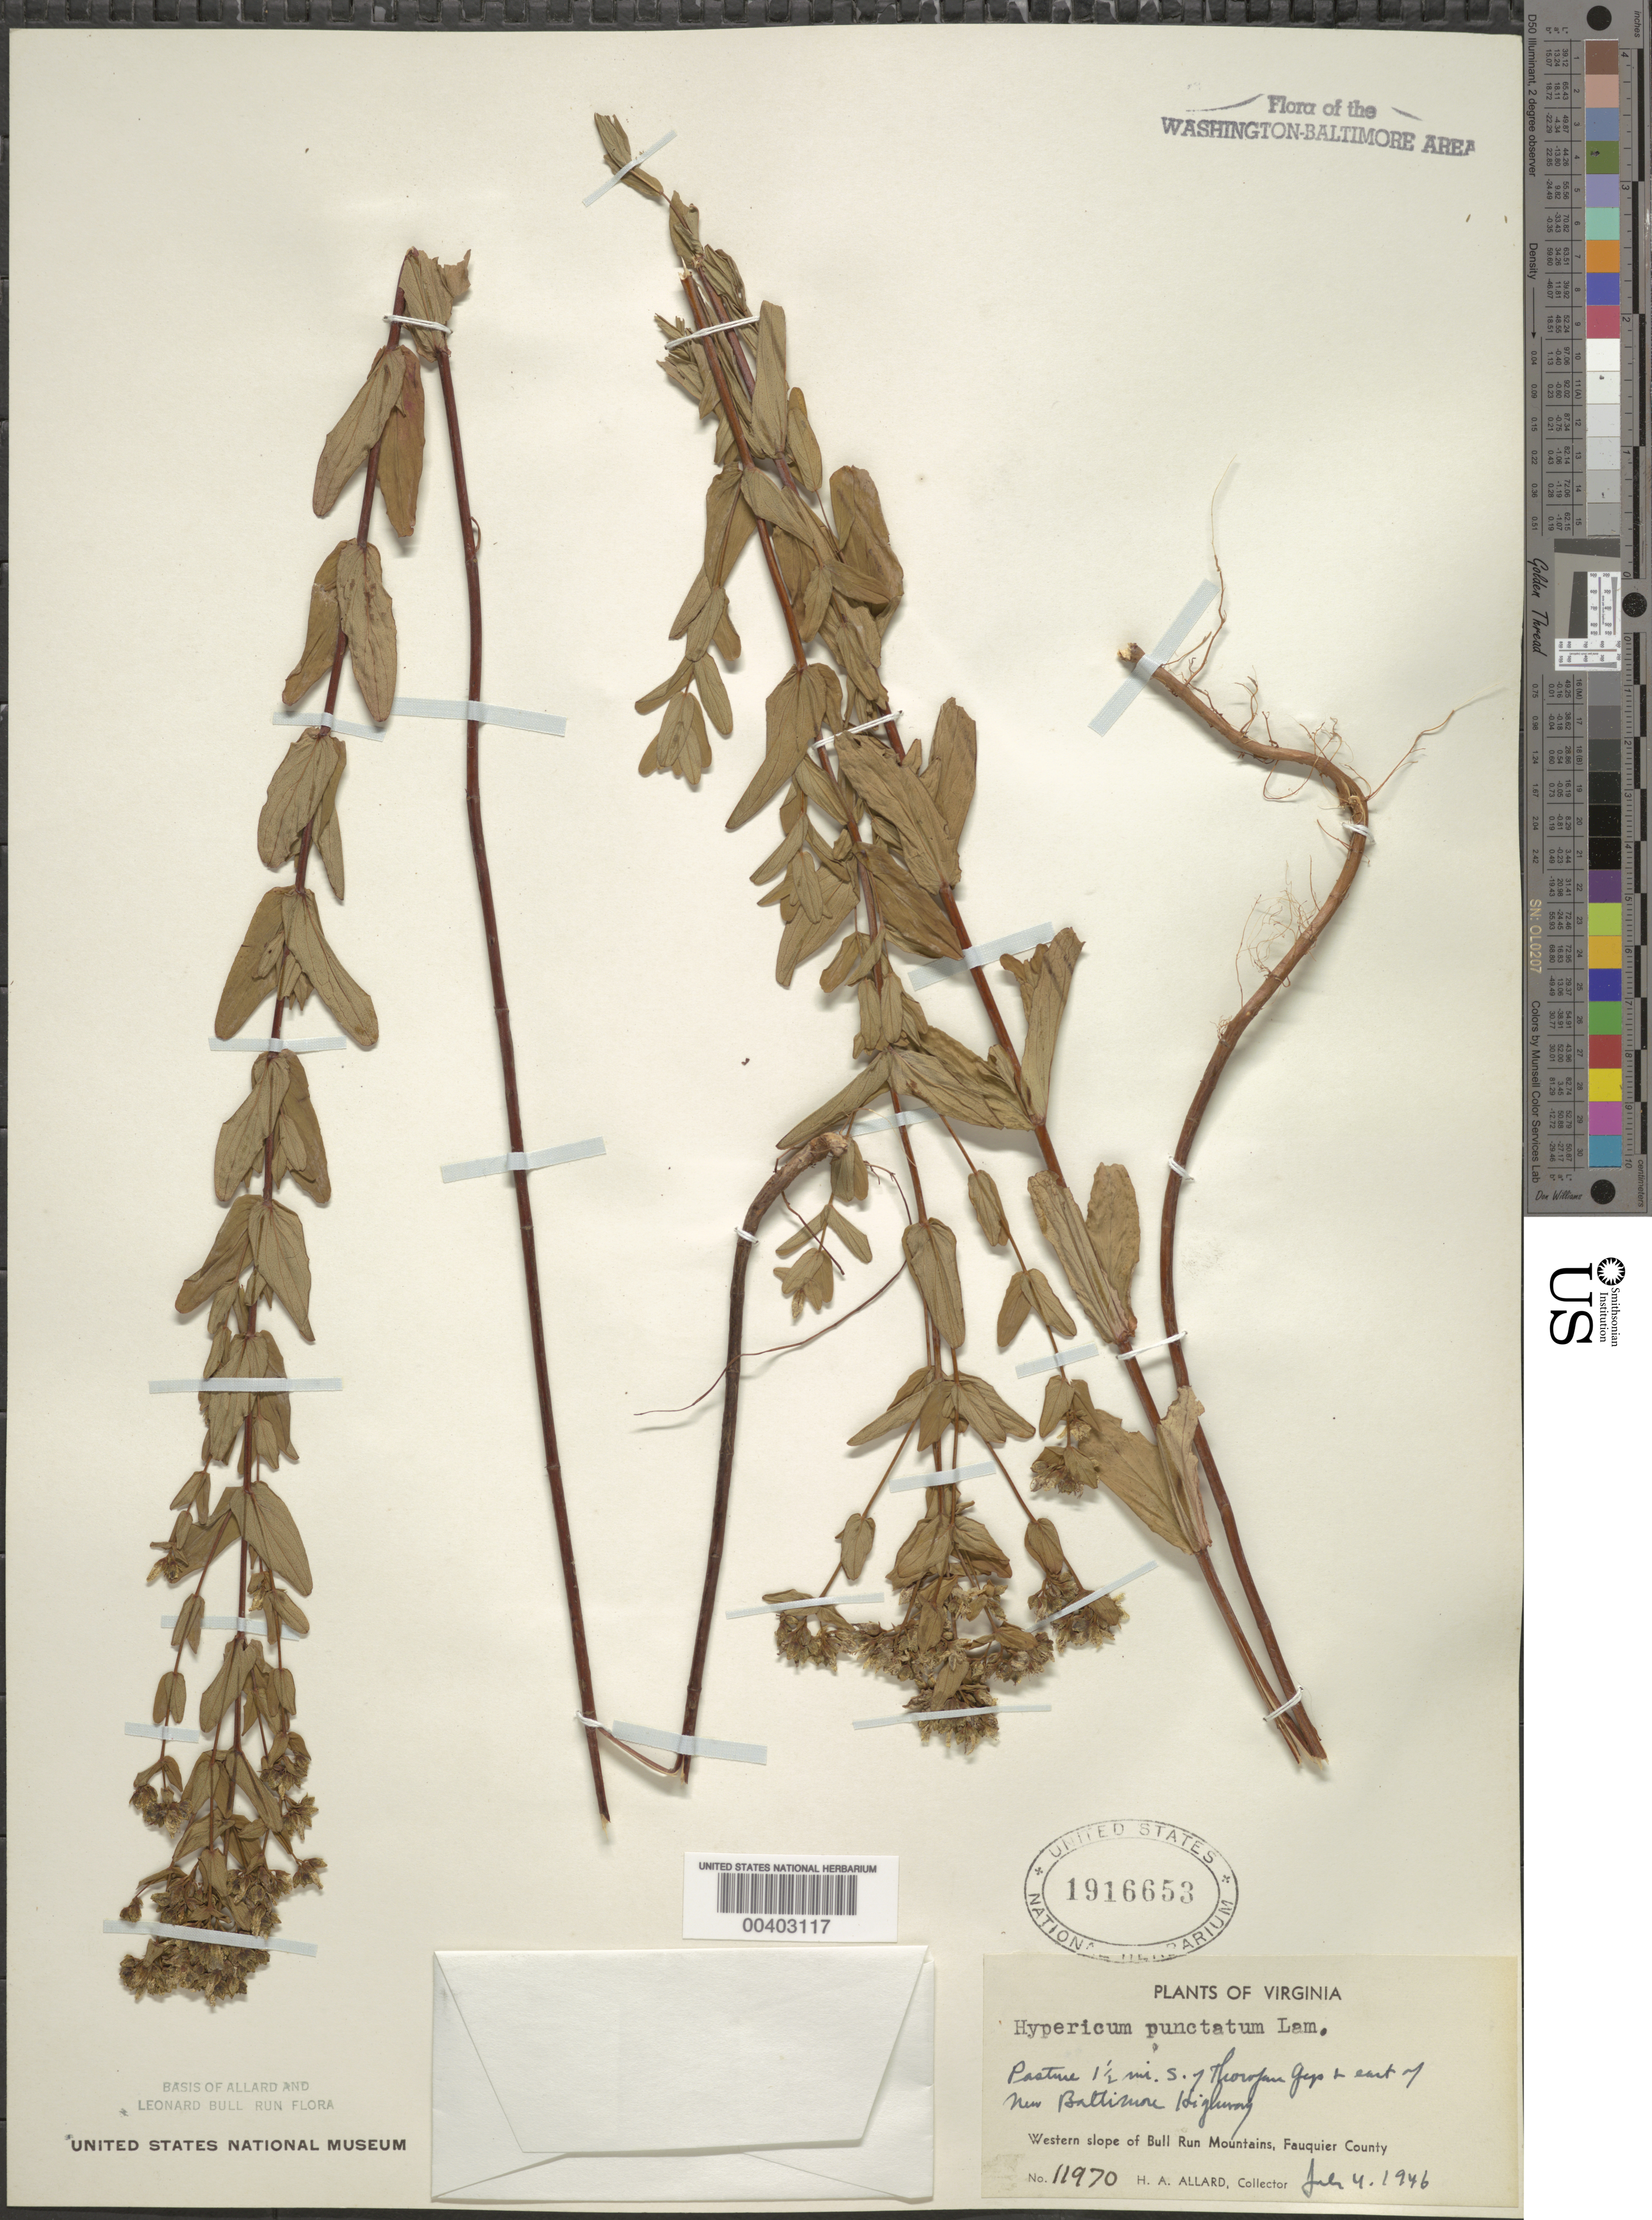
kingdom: Plantae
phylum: Tracheophyta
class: Magnoliopsida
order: Malpighiales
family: Hypericaceae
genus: Hypericum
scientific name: Hypericum punctatum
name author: Lam.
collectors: H. A. Allard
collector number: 11970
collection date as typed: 04 Jul 1946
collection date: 1946-07-04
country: United States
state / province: Virginia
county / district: Fauquier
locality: South of Thorofare Gap and east of New Balt. Highway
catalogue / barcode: US 1916653